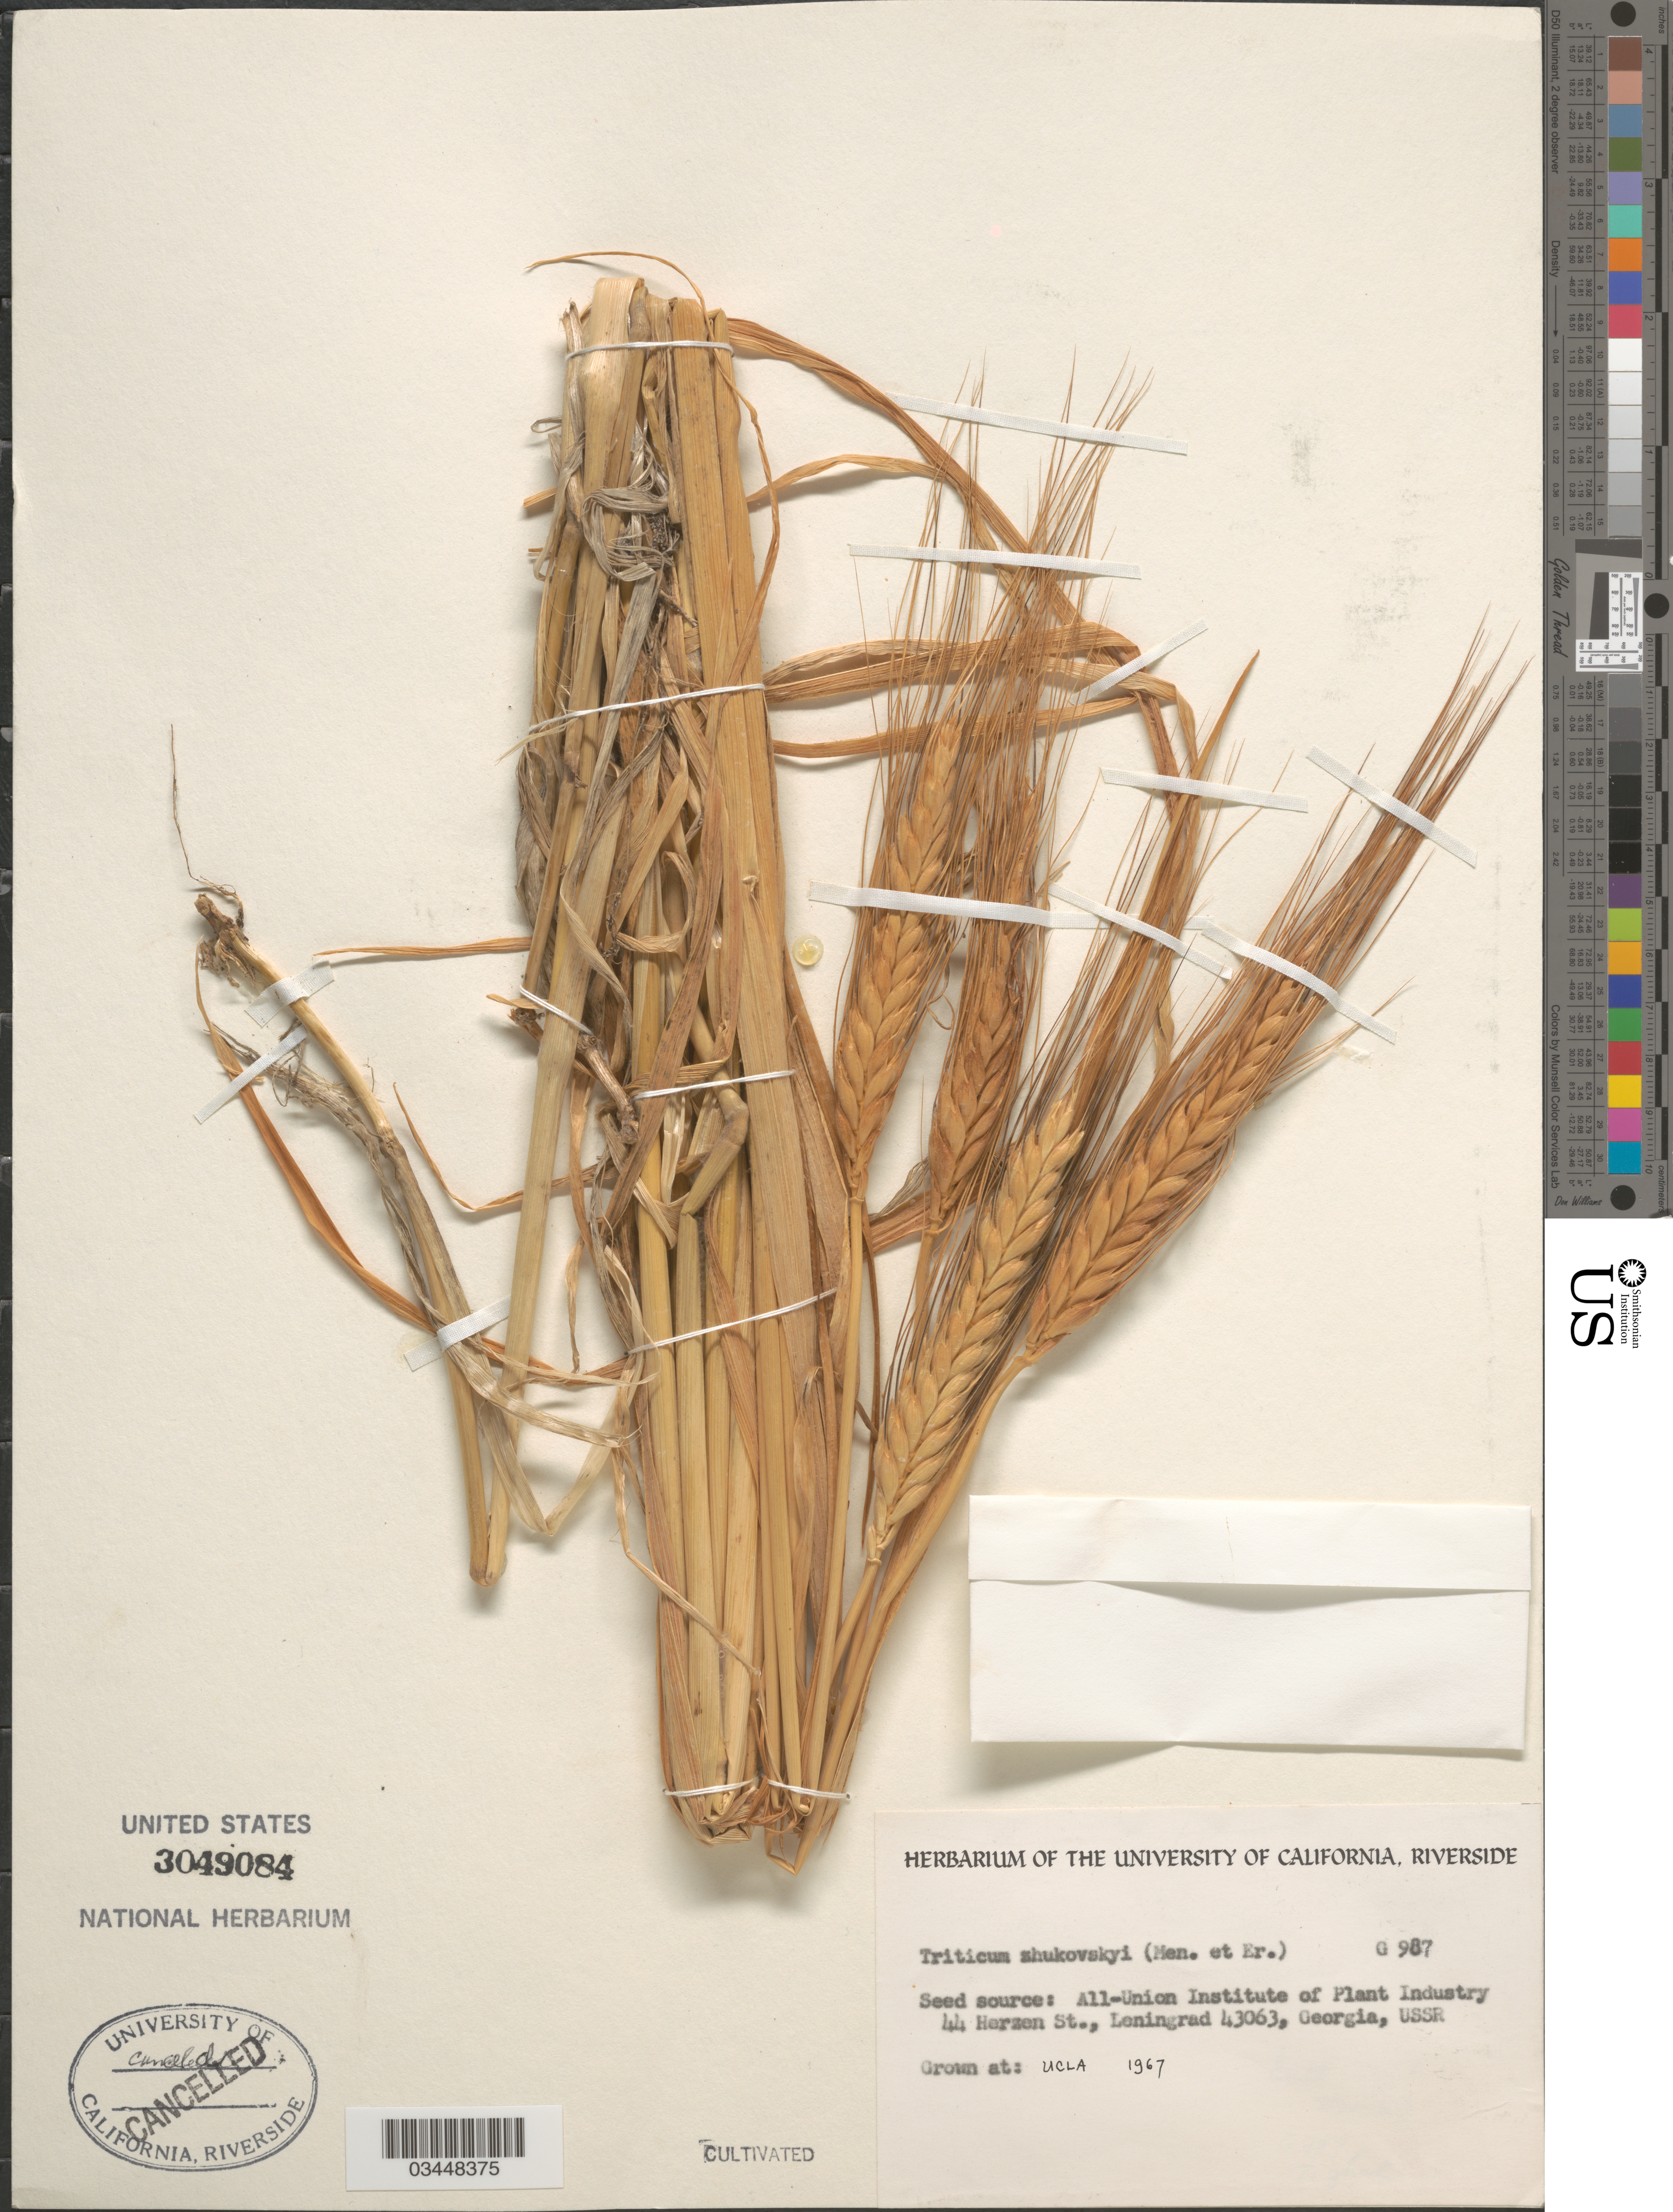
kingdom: Plantae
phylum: Tracheophyta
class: Liliopsida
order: Poales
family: Poaceae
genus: Triticum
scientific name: Triticum x zhukovskyi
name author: Menabde & Ericzjan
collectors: ex herb. Univ. of California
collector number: G987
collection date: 1967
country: United States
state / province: California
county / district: Los Angeles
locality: UCLA.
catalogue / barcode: US 3049084